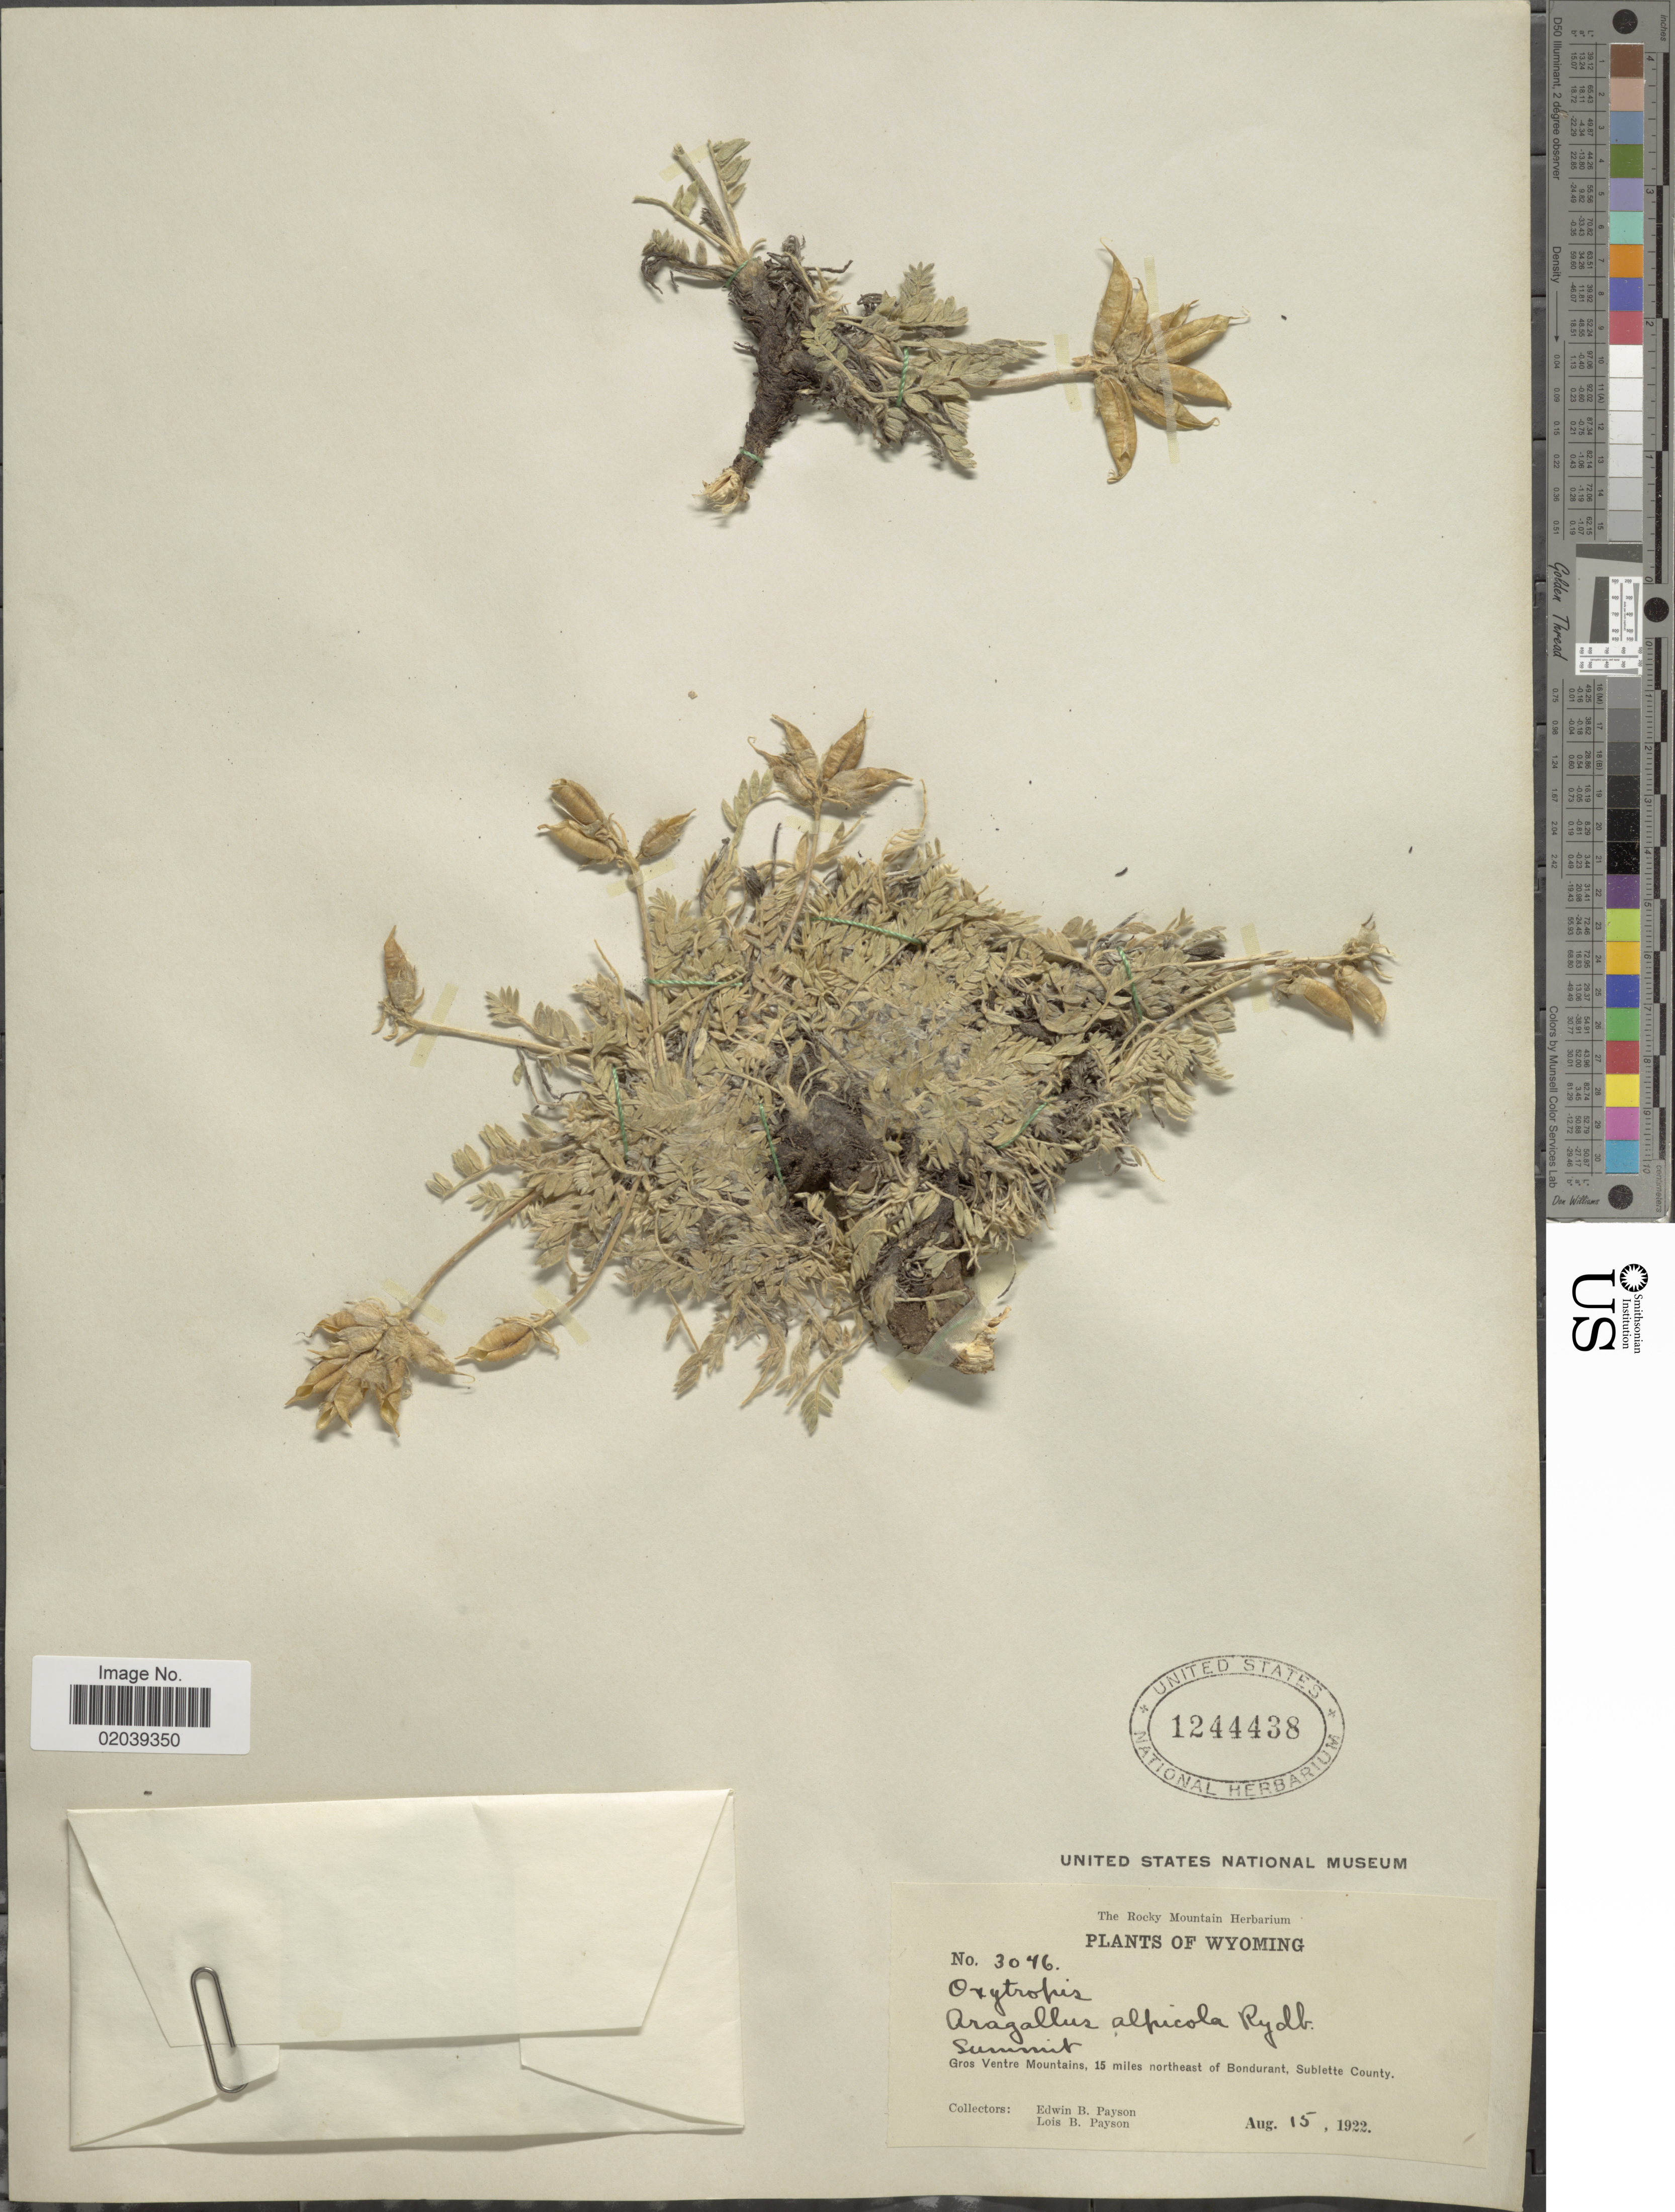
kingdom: Plantae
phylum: Tracheophyta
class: Magnoliopsida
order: Fabales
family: Fabaceae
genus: Oxytropis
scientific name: Oxytropis campestris var. cusickii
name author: (Greenm.) Barneby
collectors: E. B. Payson & L. Payson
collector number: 3046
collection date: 1922-08-15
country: United States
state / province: Wyoming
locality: Summit. Gros Ventre Mountains, 15 miles northeast of Bondurant, Sublette County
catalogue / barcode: US 1244438